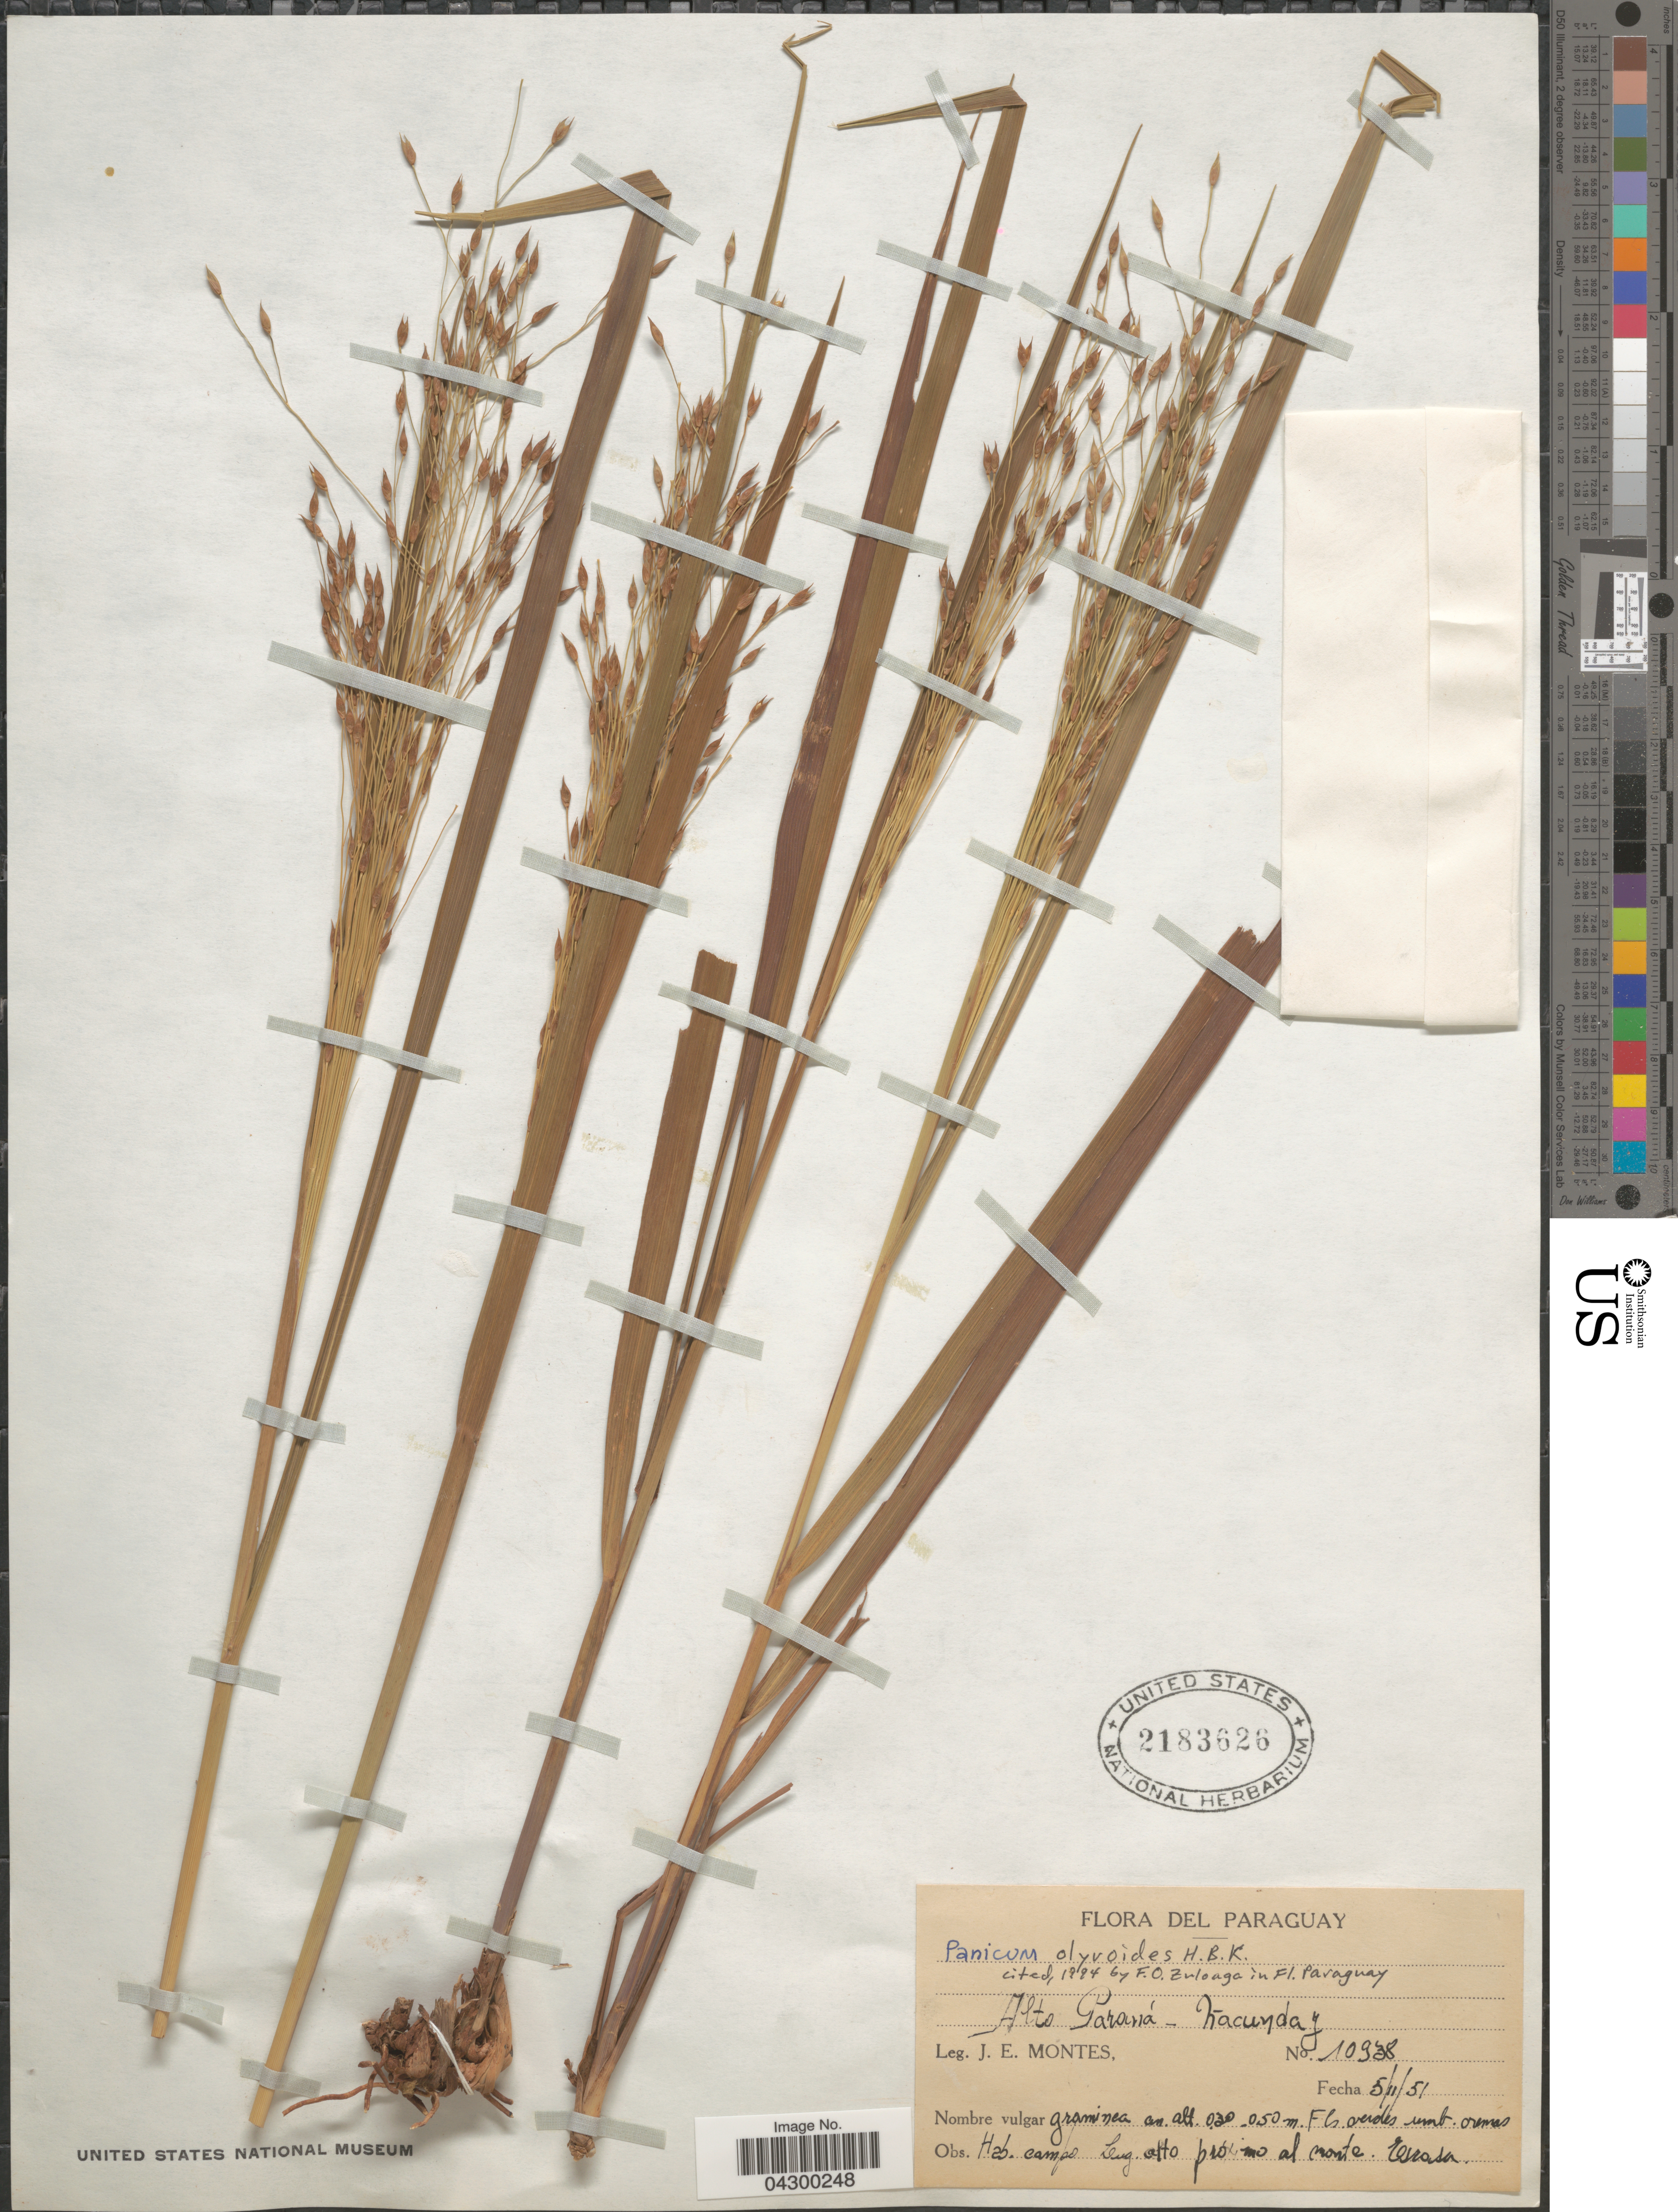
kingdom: Plantae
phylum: Tracheophyta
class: Liliopsida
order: Poales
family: Poaceae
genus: Panicum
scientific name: Panicum olyroides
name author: Kunth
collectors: J. E. Montes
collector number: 10938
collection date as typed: Transcribed d/m/y: 5/11/51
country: Paraguay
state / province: Alto Parana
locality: Nacunday.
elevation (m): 0.3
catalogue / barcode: US 2183626